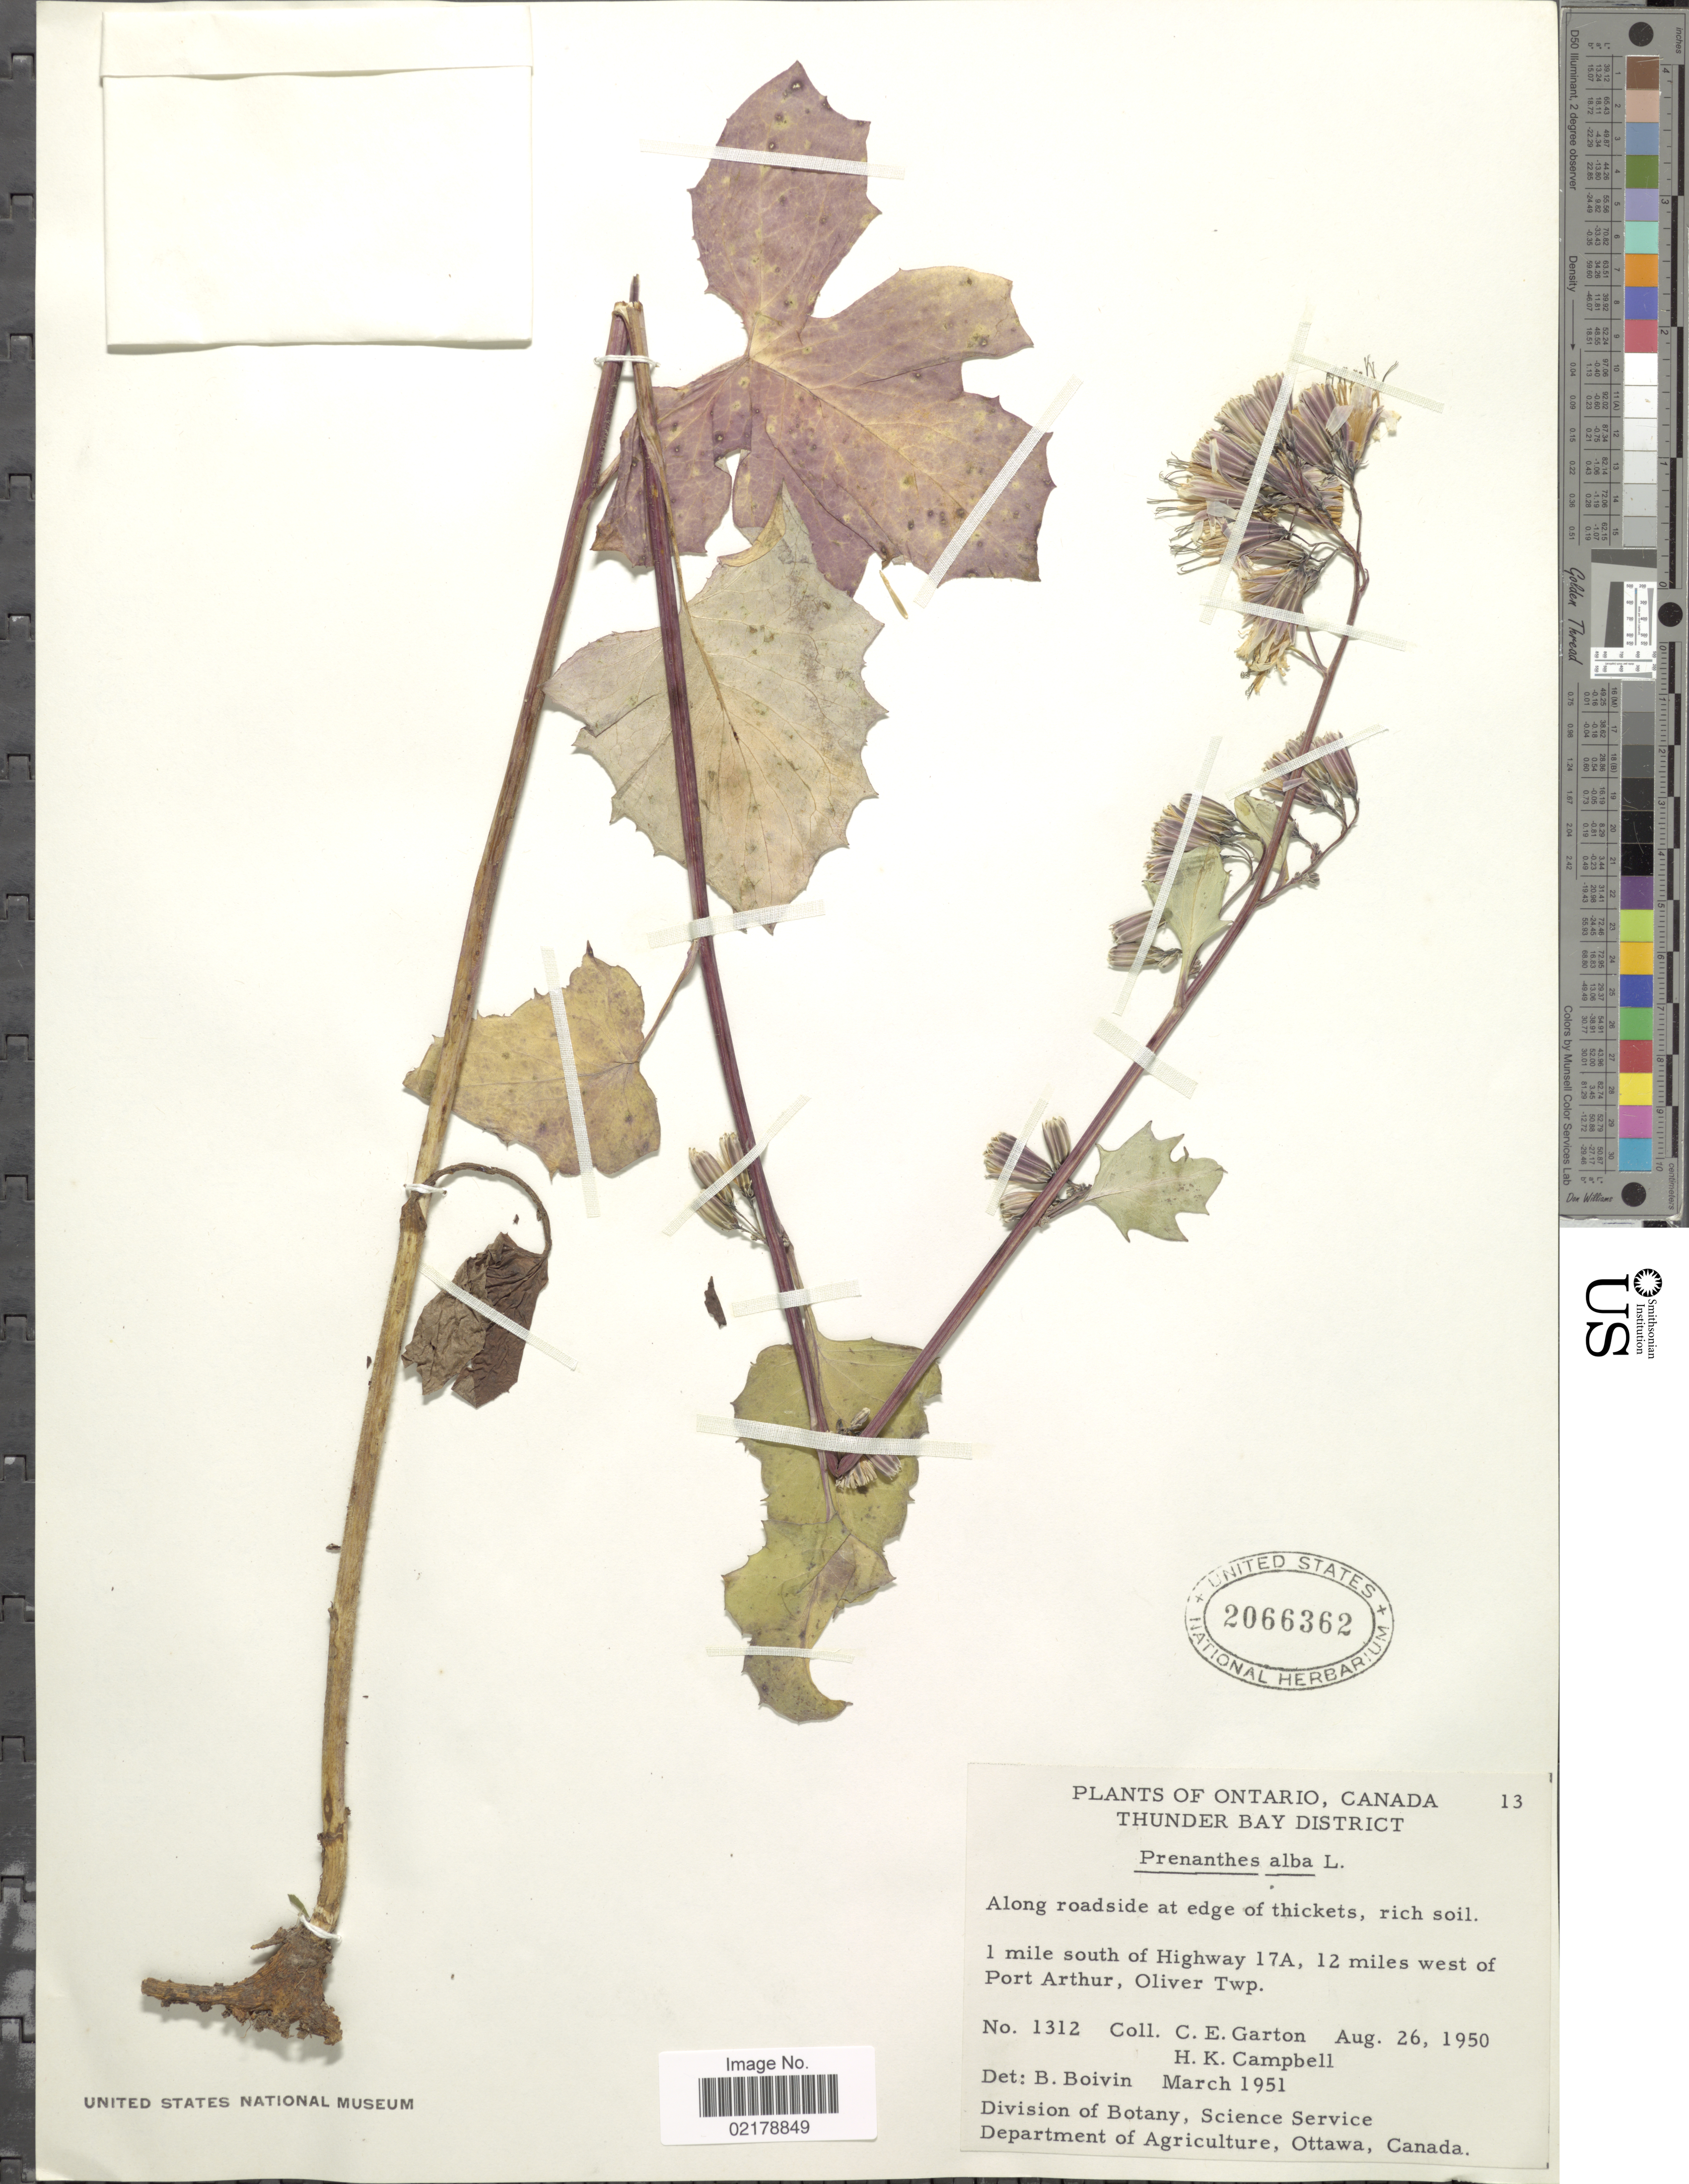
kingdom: Plantae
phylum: Tracheophyta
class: Magnoliopsida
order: Asterales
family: Asteraceae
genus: Nabalus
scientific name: Nabalus albus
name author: (L.) Hook.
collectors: C. E. Garton & H. K. Campbell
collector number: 1312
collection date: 1950-08-26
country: Canada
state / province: Ontario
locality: Thunder Bay District, Along roadside at edge of thickets, rich soil, 1 mile south of Highway 17A, 12 miles west of Port Arthur, Oliver Twp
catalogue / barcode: US 2066362